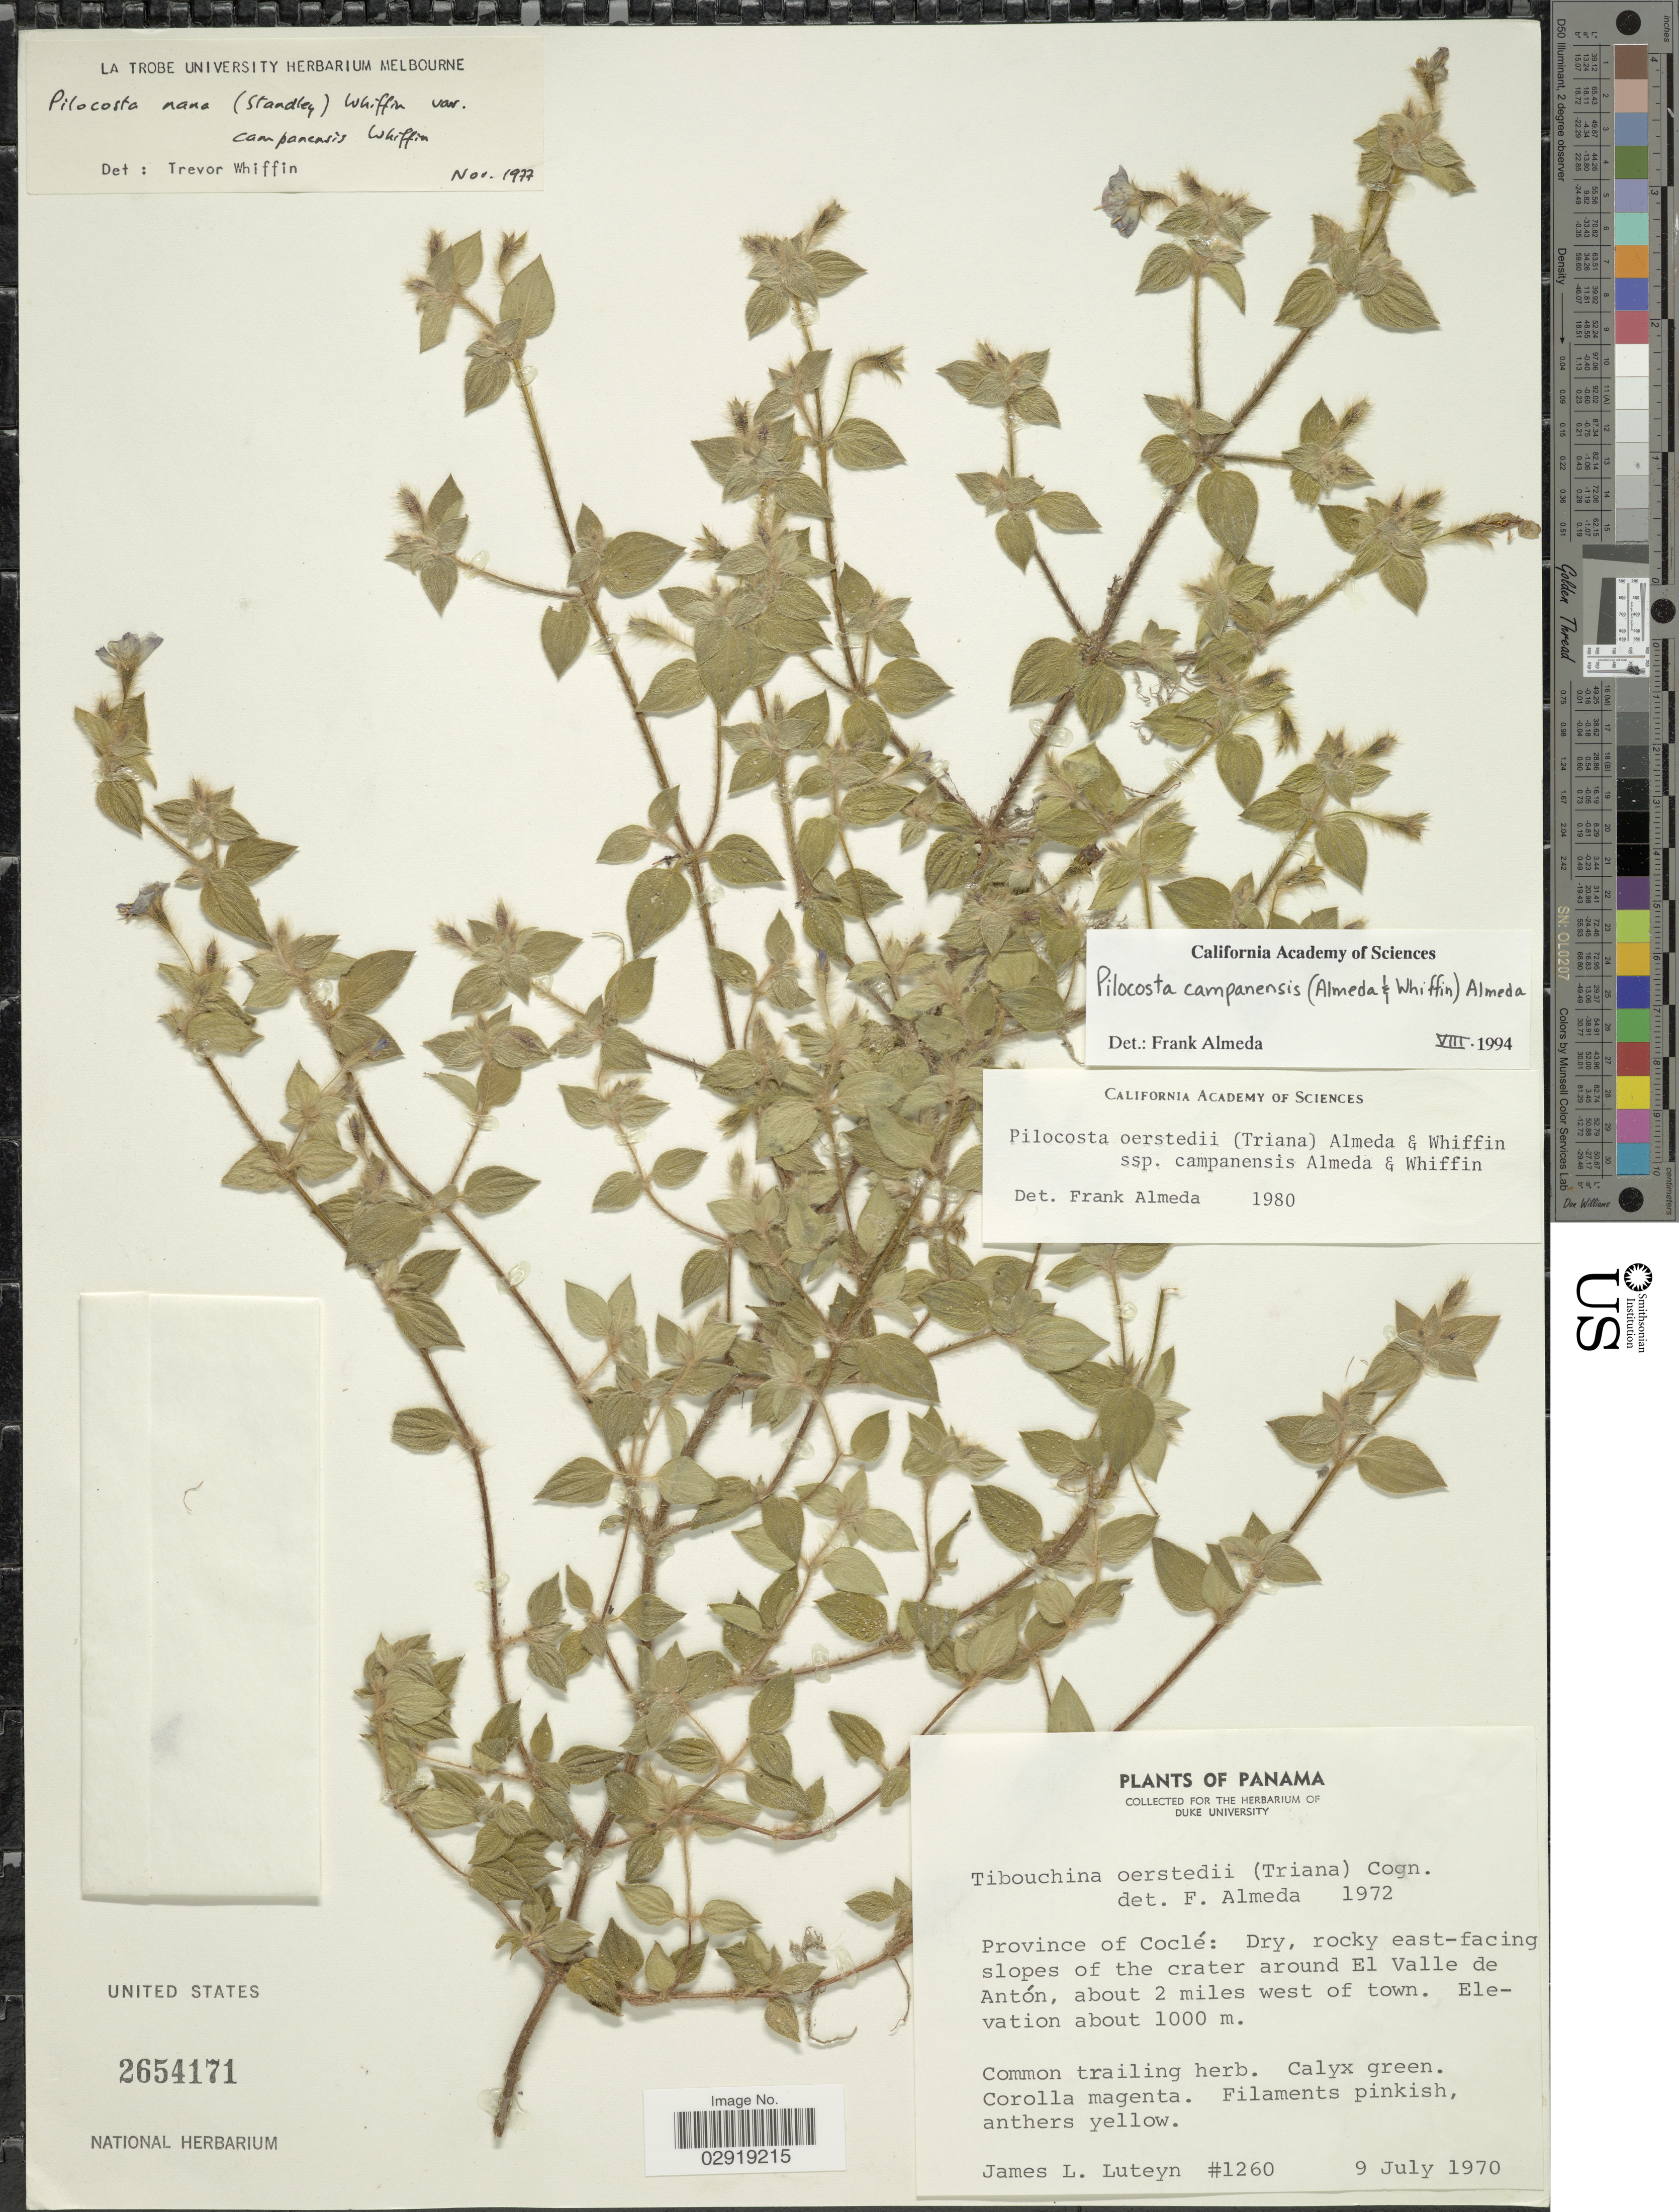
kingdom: Plantae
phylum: Tracheophyta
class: Magnoliopsida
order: Myrtales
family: Melastomataceae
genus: Pilocosta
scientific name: Pilocosta campanensis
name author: (Almeda &) Almeda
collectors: J. L. Luteyn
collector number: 1260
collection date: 1970-07-09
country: Panama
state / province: Coclé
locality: Dry, rocky east-facing slopes of the crater around El Valle de Antón, about 2 miles west of town.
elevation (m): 1000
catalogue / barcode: US 2654171